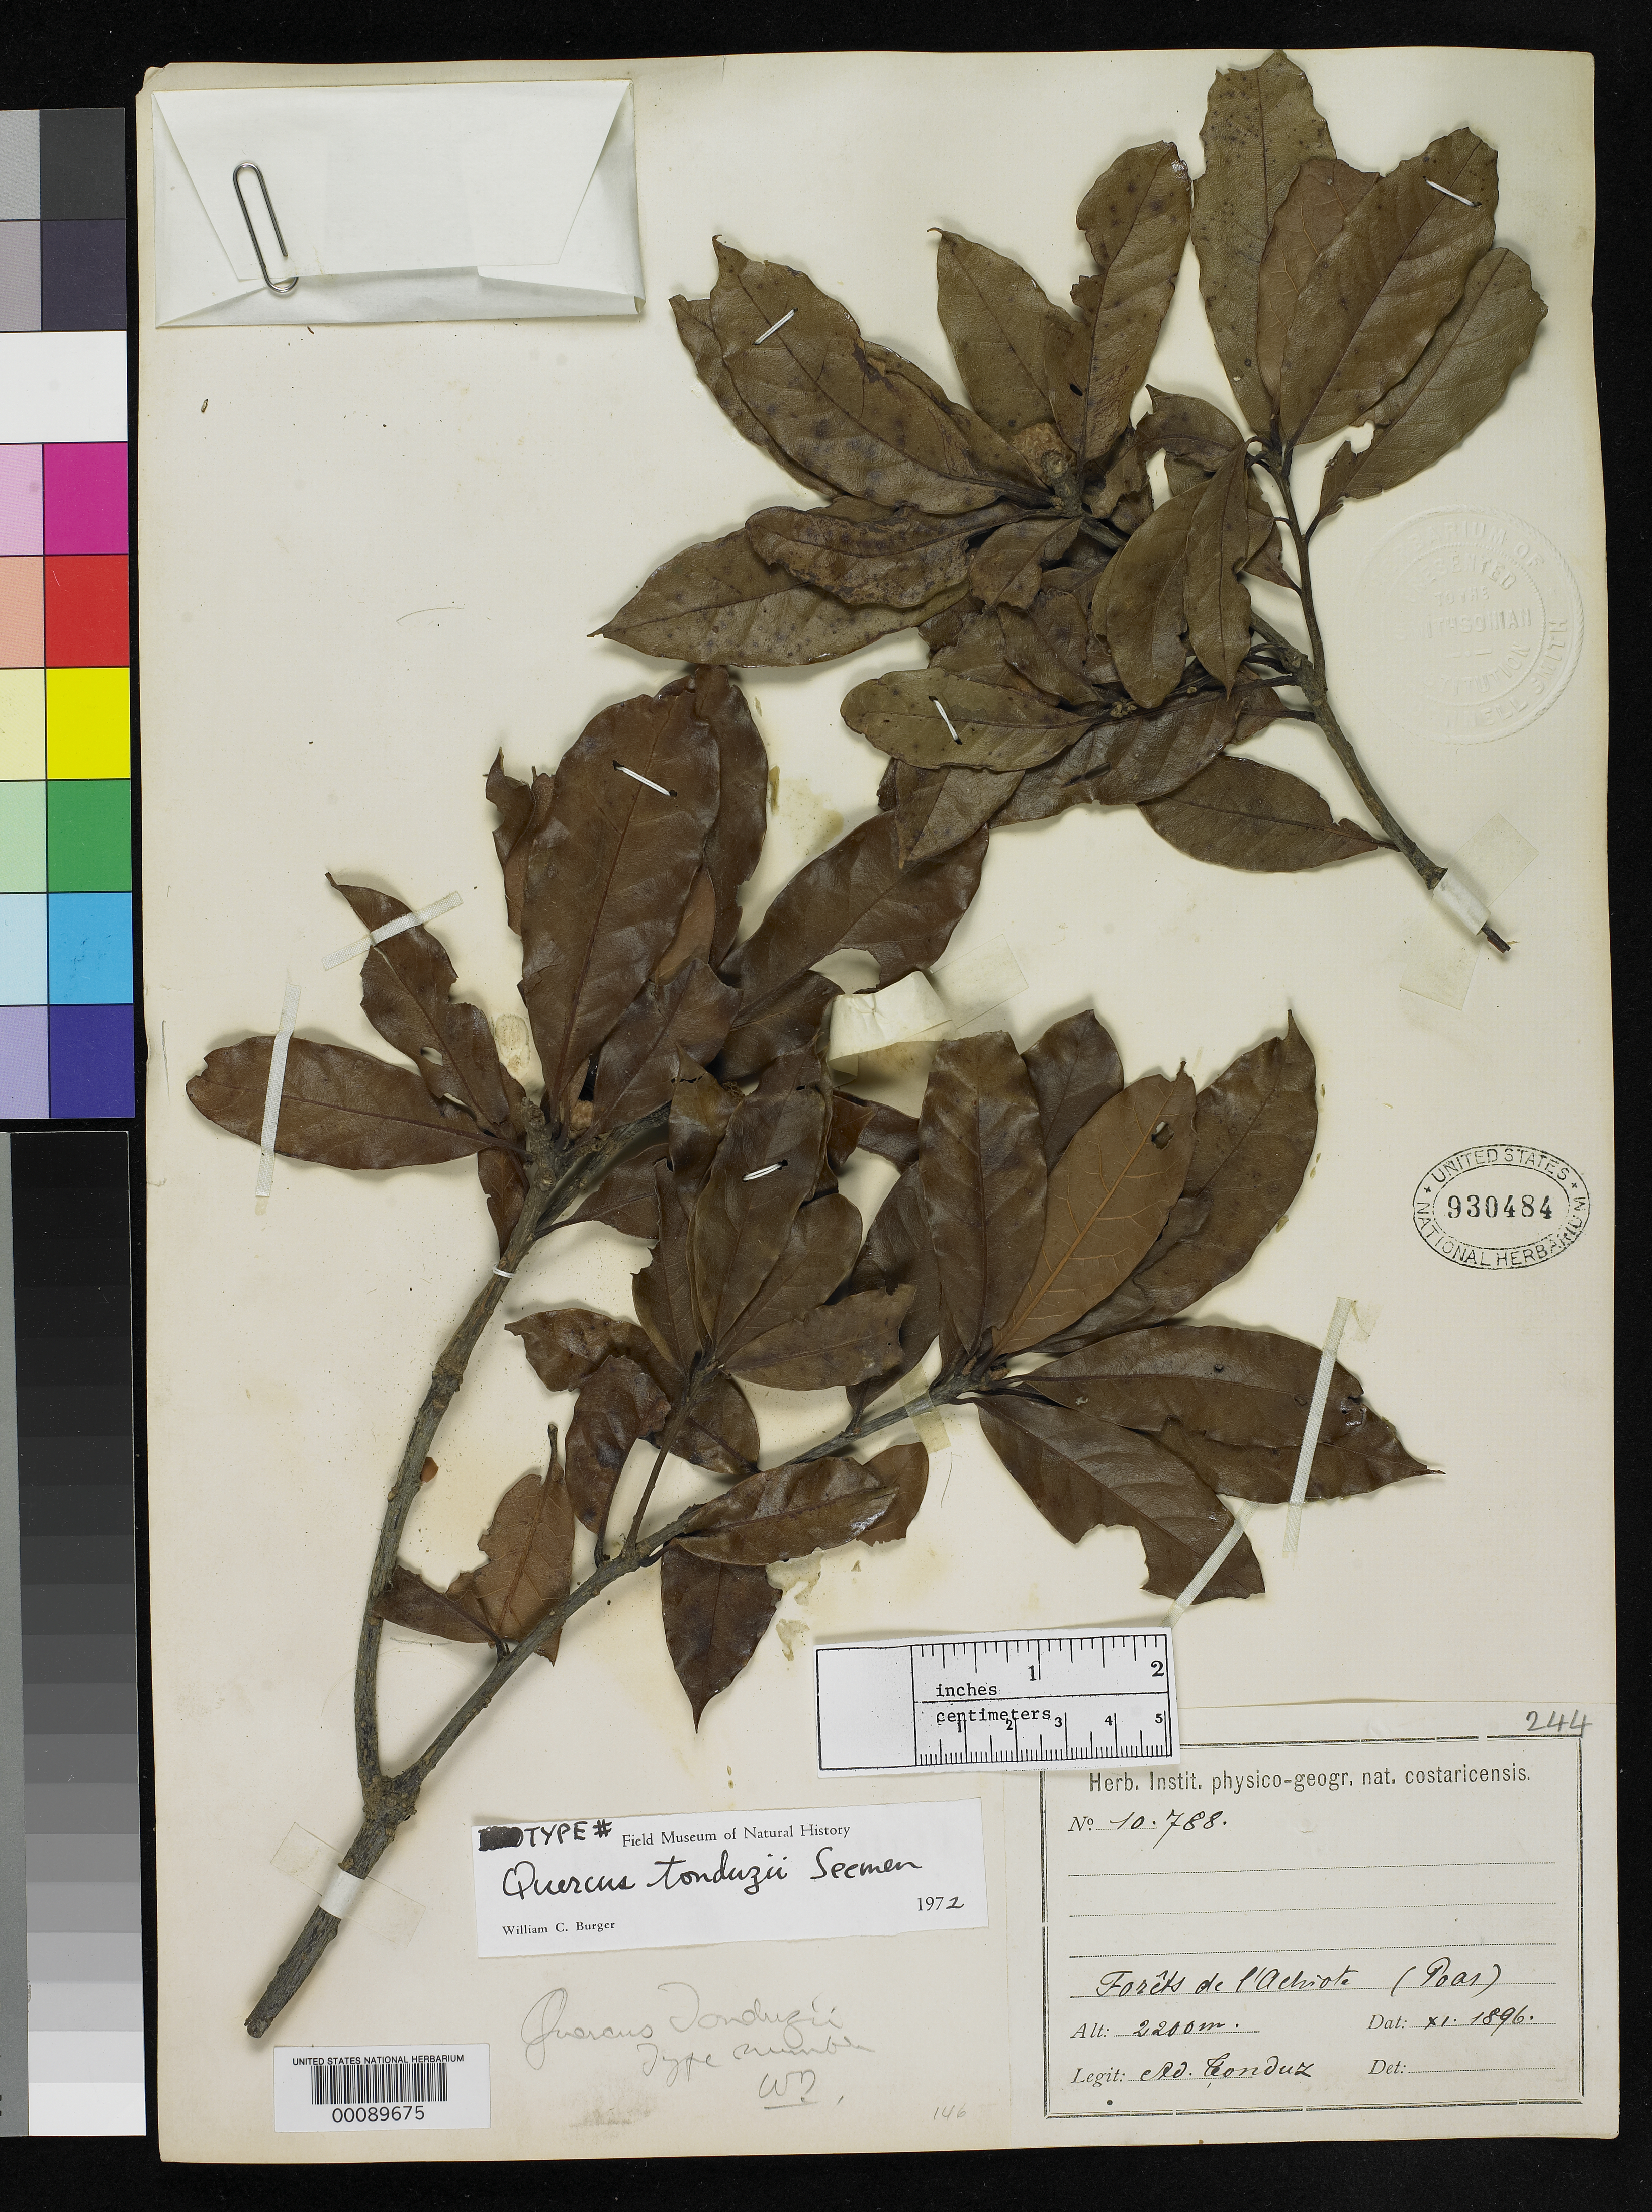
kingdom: Plantae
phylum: Tracheophyta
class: Magnoliopsida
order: Fagales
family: Fagaceae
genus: Quercus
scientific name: Quercus tonduzii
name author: Seemen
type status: Isotype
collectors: A. Tonduz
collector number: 10788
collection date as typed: Oct 1896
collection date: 1896-10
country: Costa Rica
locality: Forets de l'Achiote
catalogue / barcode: US 930484